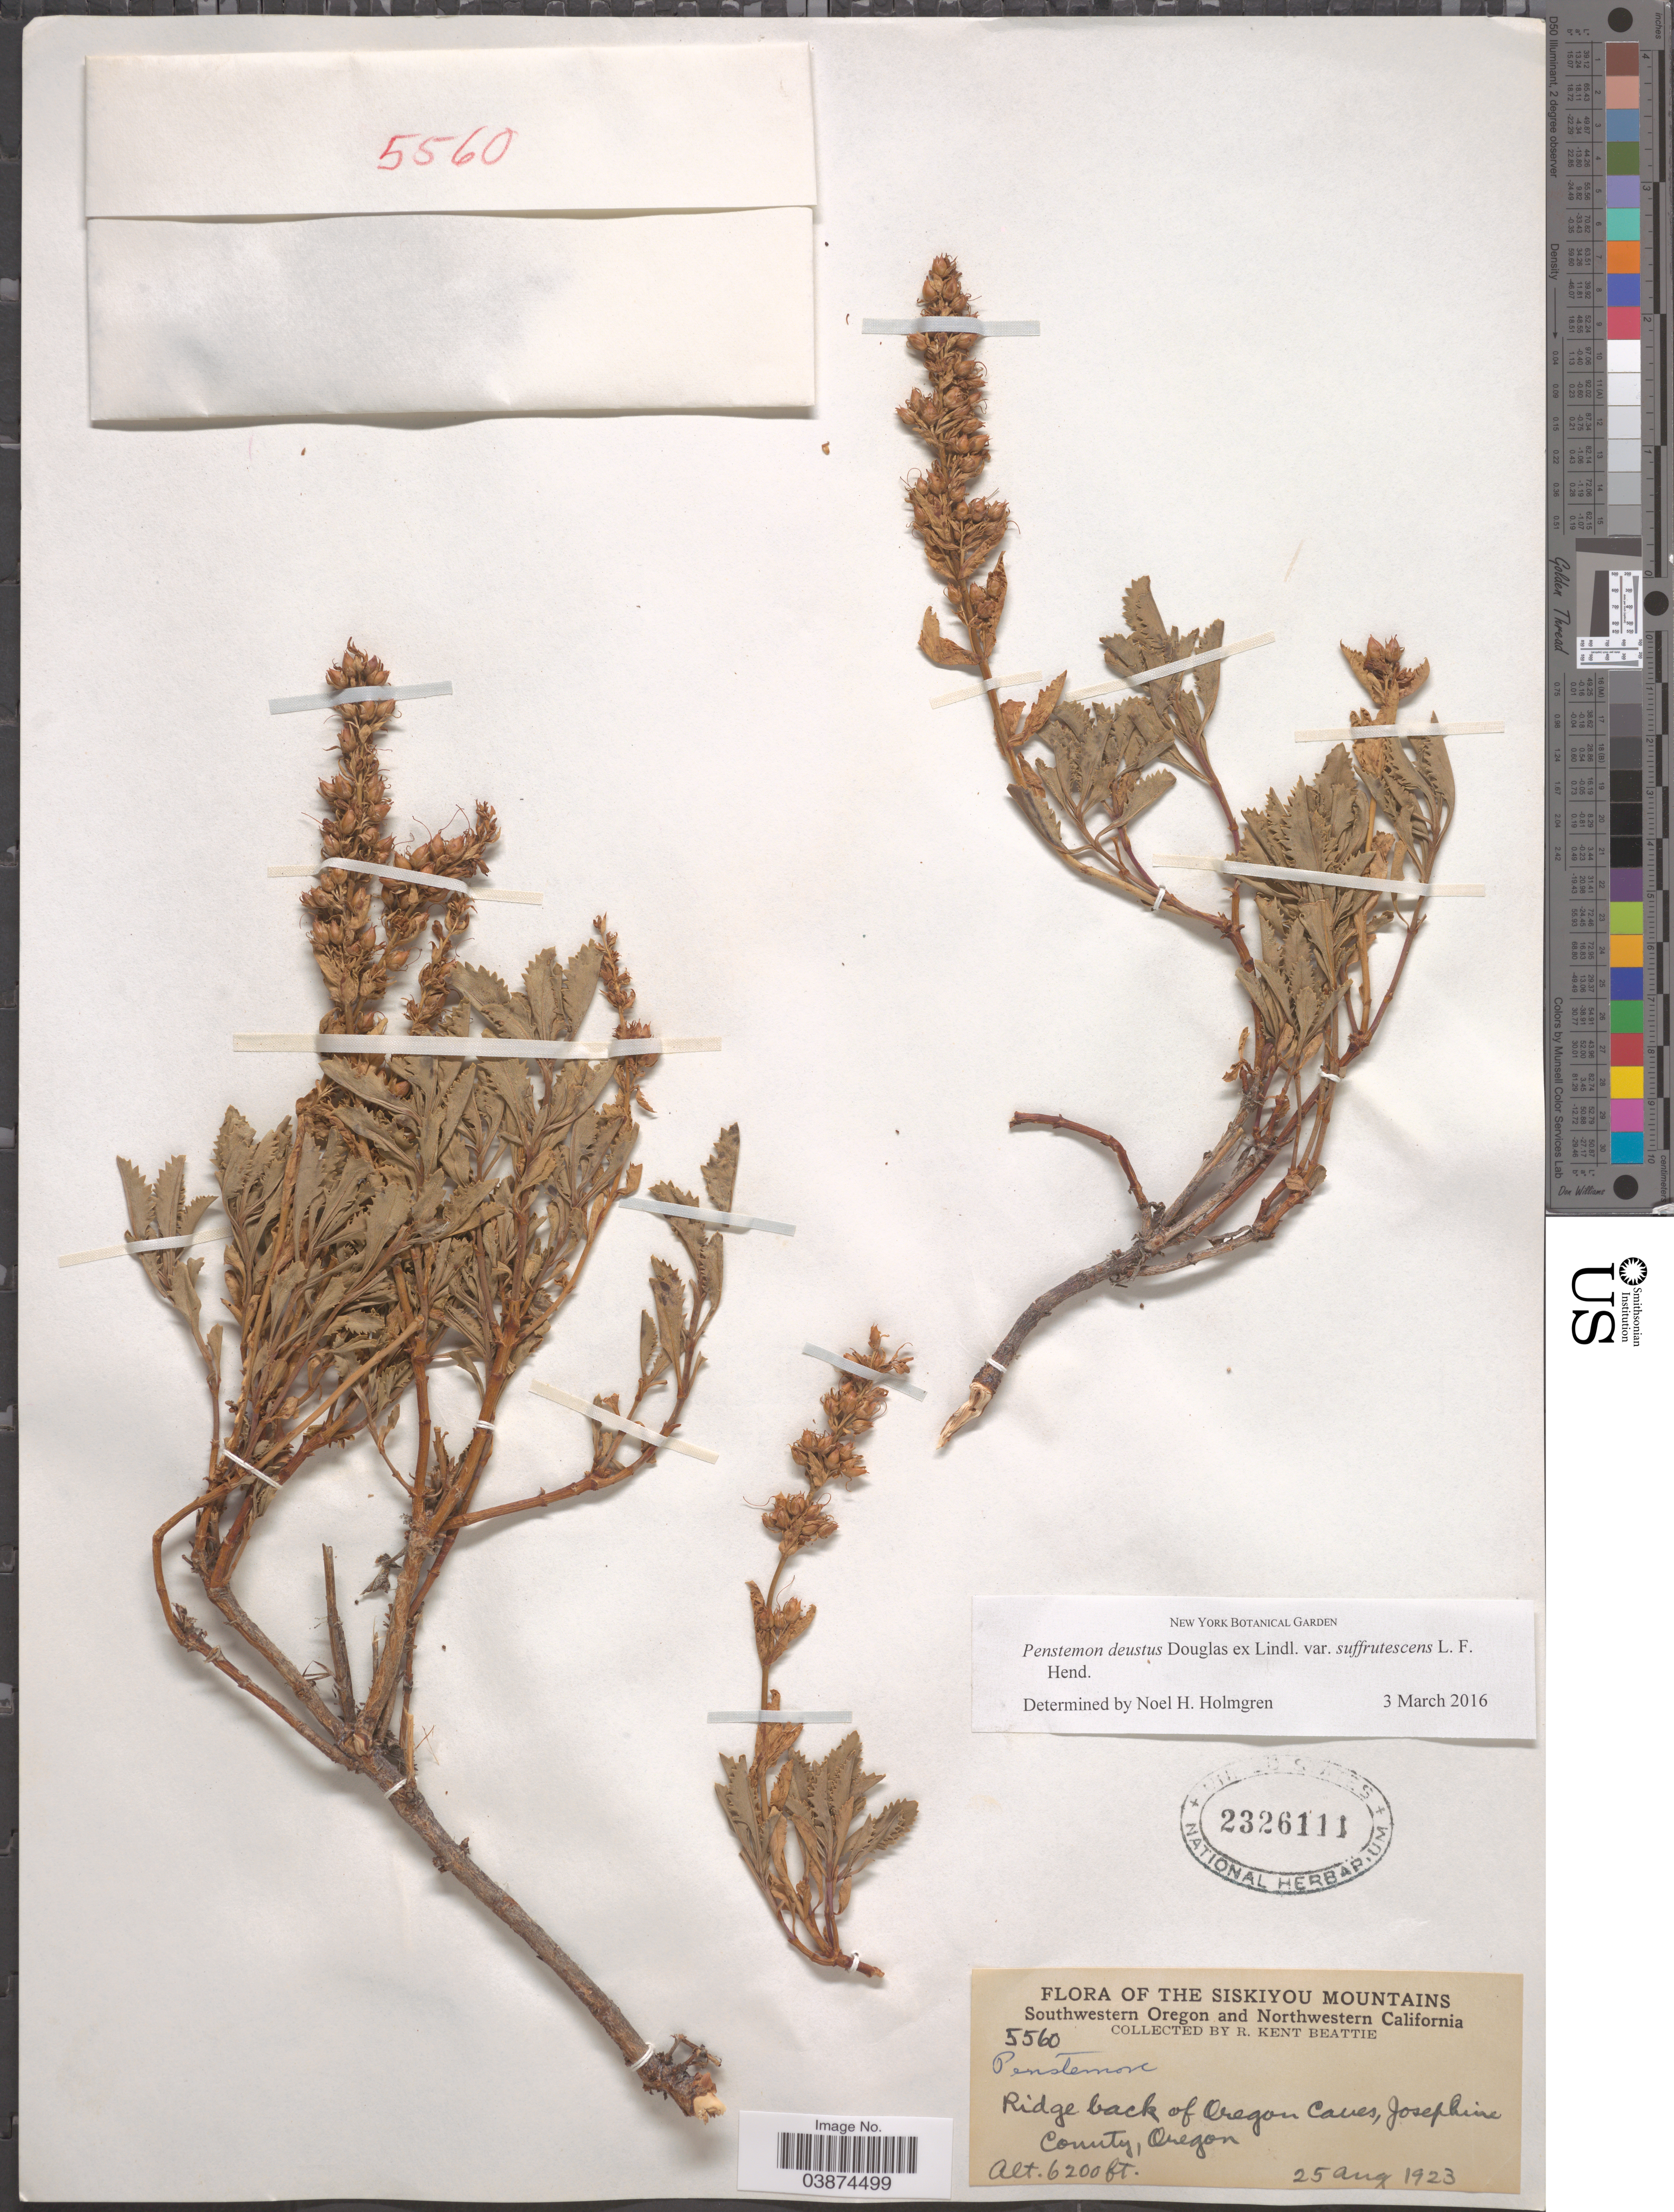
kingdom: Plantae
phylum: Tracheophyta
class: Magnoliopsida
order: Lamiales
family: Plantaginaceae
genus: Penstemon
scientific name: Penstemon deustus var. suffrutescens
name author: L.F. Hend.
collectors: R. K. Beattie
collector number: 5560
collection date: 1923-08-25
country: United States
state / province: Oregon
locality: The Siskiyou Mountains. Souhtwestern Oregon and Northwestern California. Ridge back of Oregon Caves, Josephine County.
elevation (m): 1890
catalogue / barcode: US 2326111